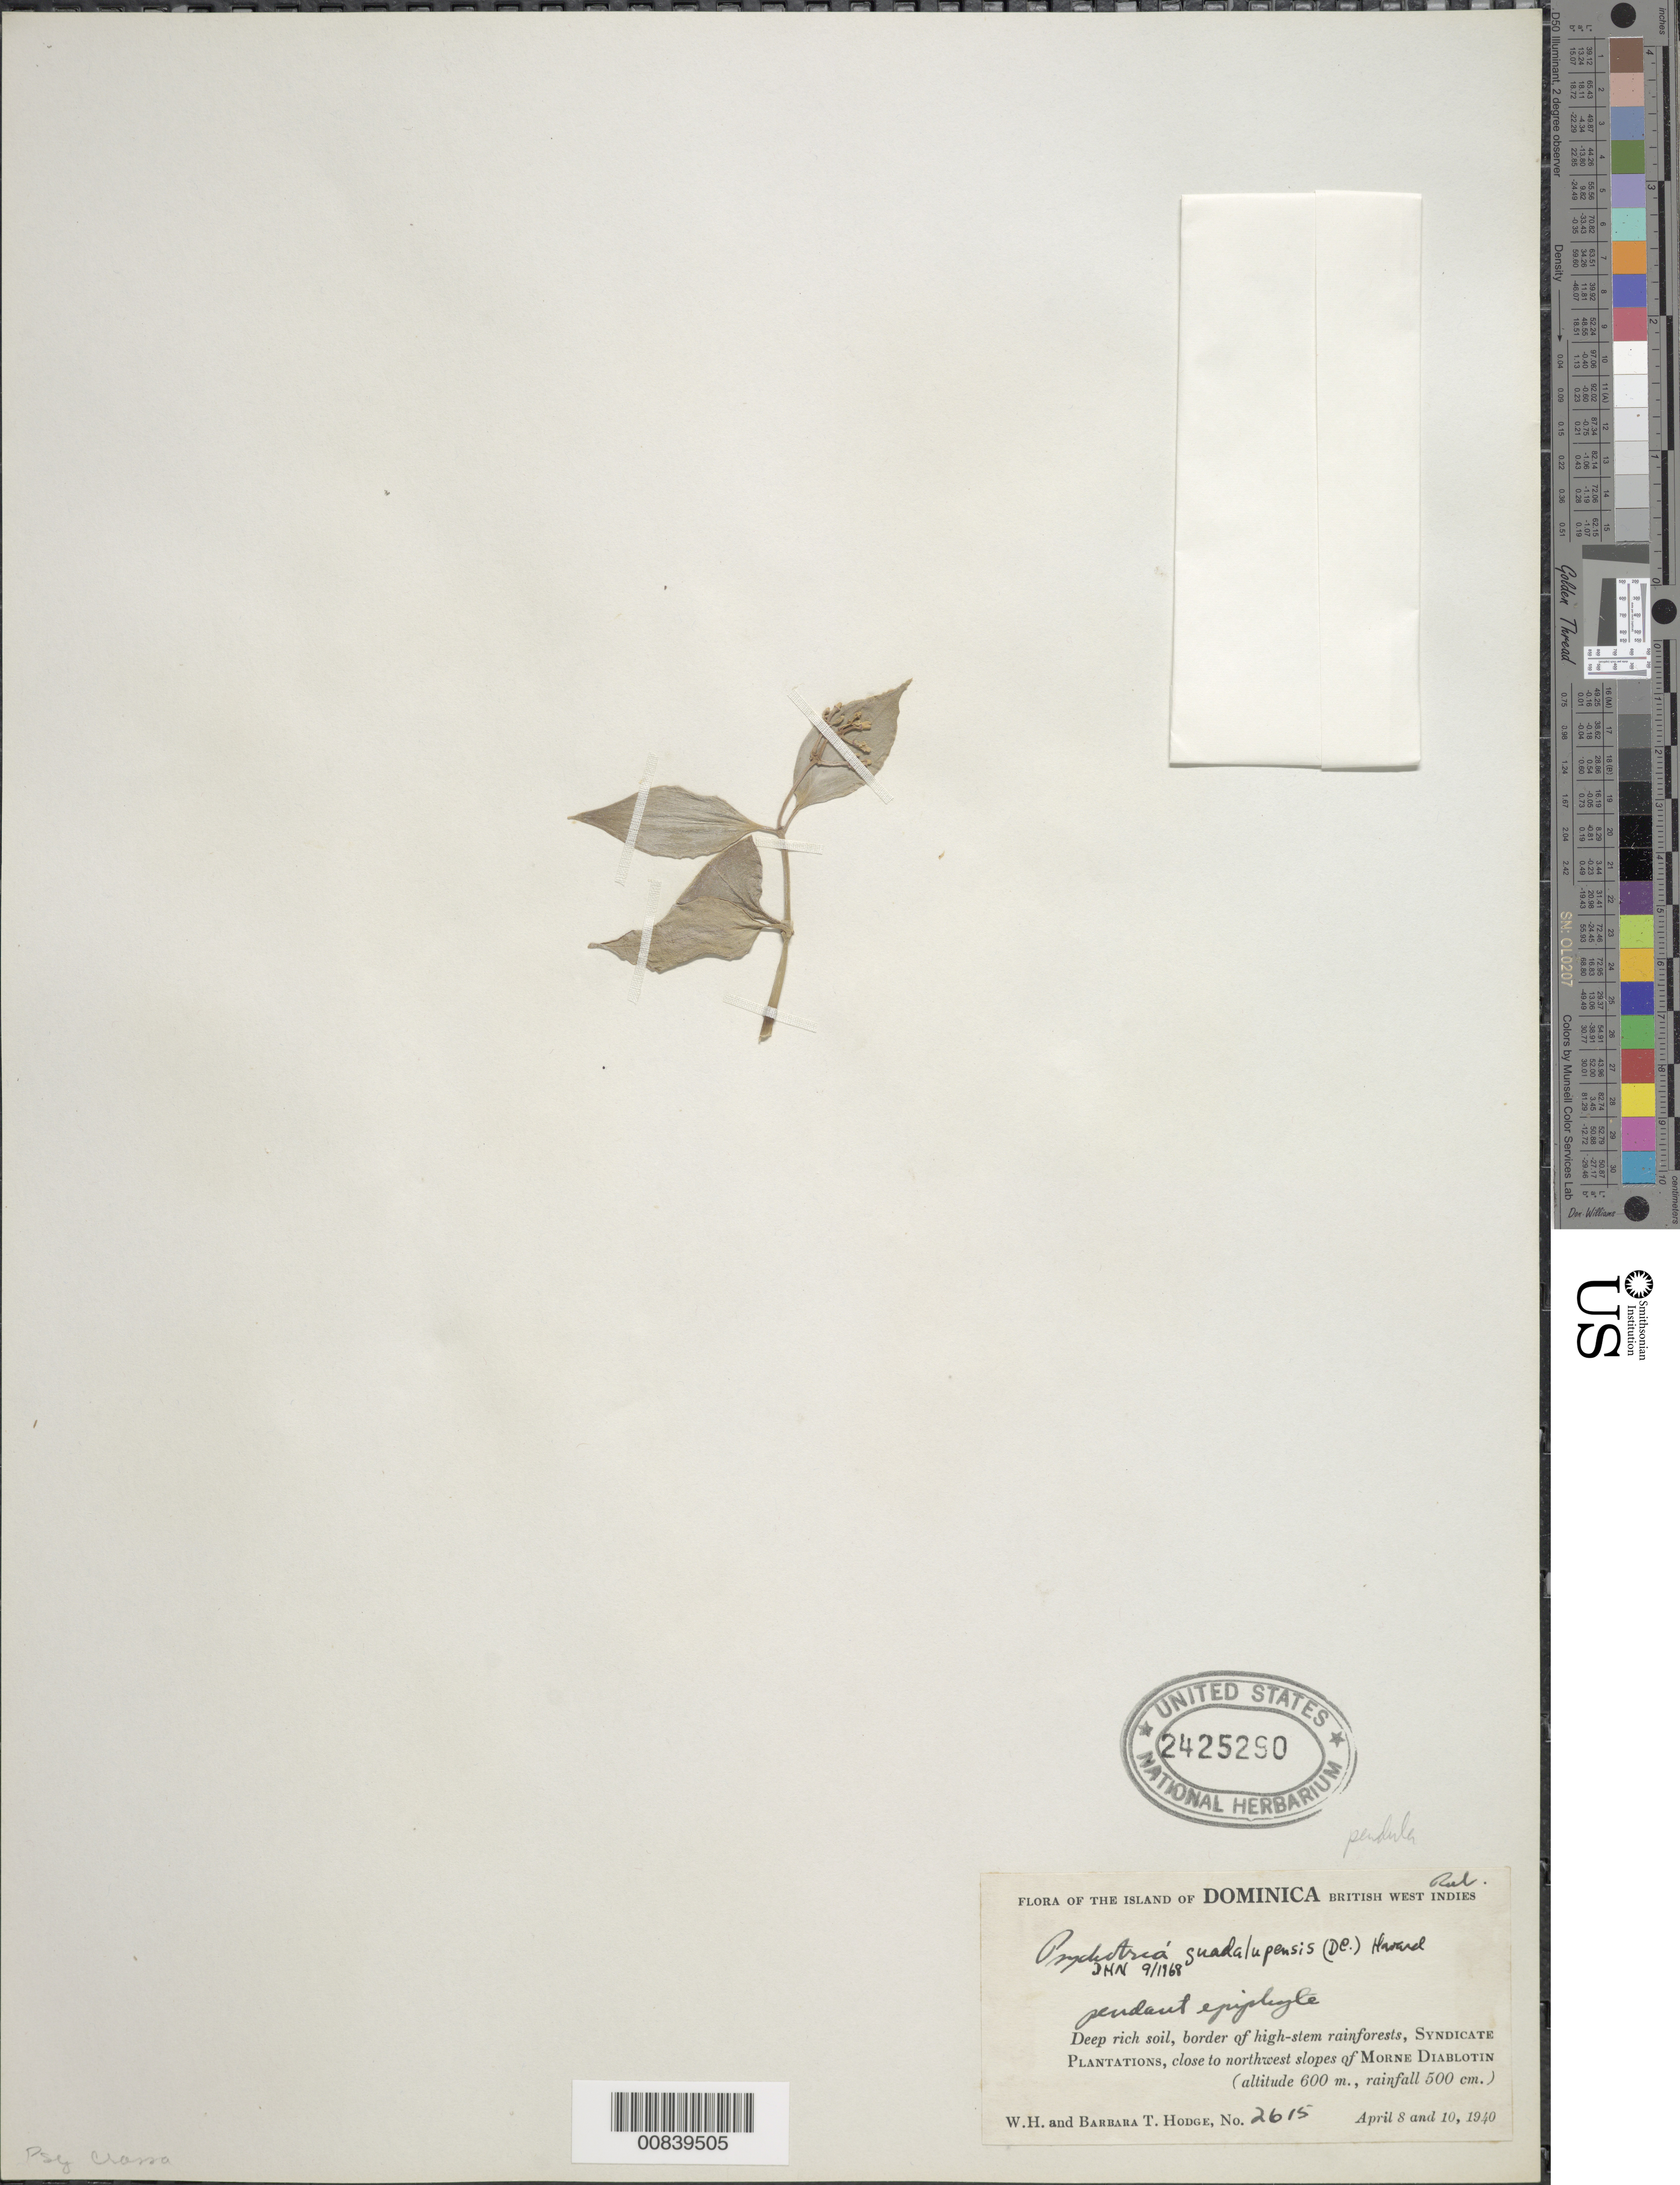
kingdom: Plantae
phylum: Tracheophyta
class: Magnoliopsida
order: Gentianales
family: Rubiaceae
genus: Notopleura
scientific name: Notopleura guadalupensis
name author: (DC.) C.M. Taylor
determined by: Nicolson, Dan H.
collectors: W. Hodge & B. Hodge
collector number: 2615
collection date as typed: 08 Apr 1940 to 10 Apr 1940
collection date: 1940-04-08/1940-04-10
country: Dominica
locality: Syndicate Plantation, close to northwest slopes of Morne Diablotin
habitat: Border of high-stem rainforests, in deep rich soil (rainfall 500 cm)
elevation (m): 600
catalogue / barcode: US 2425290